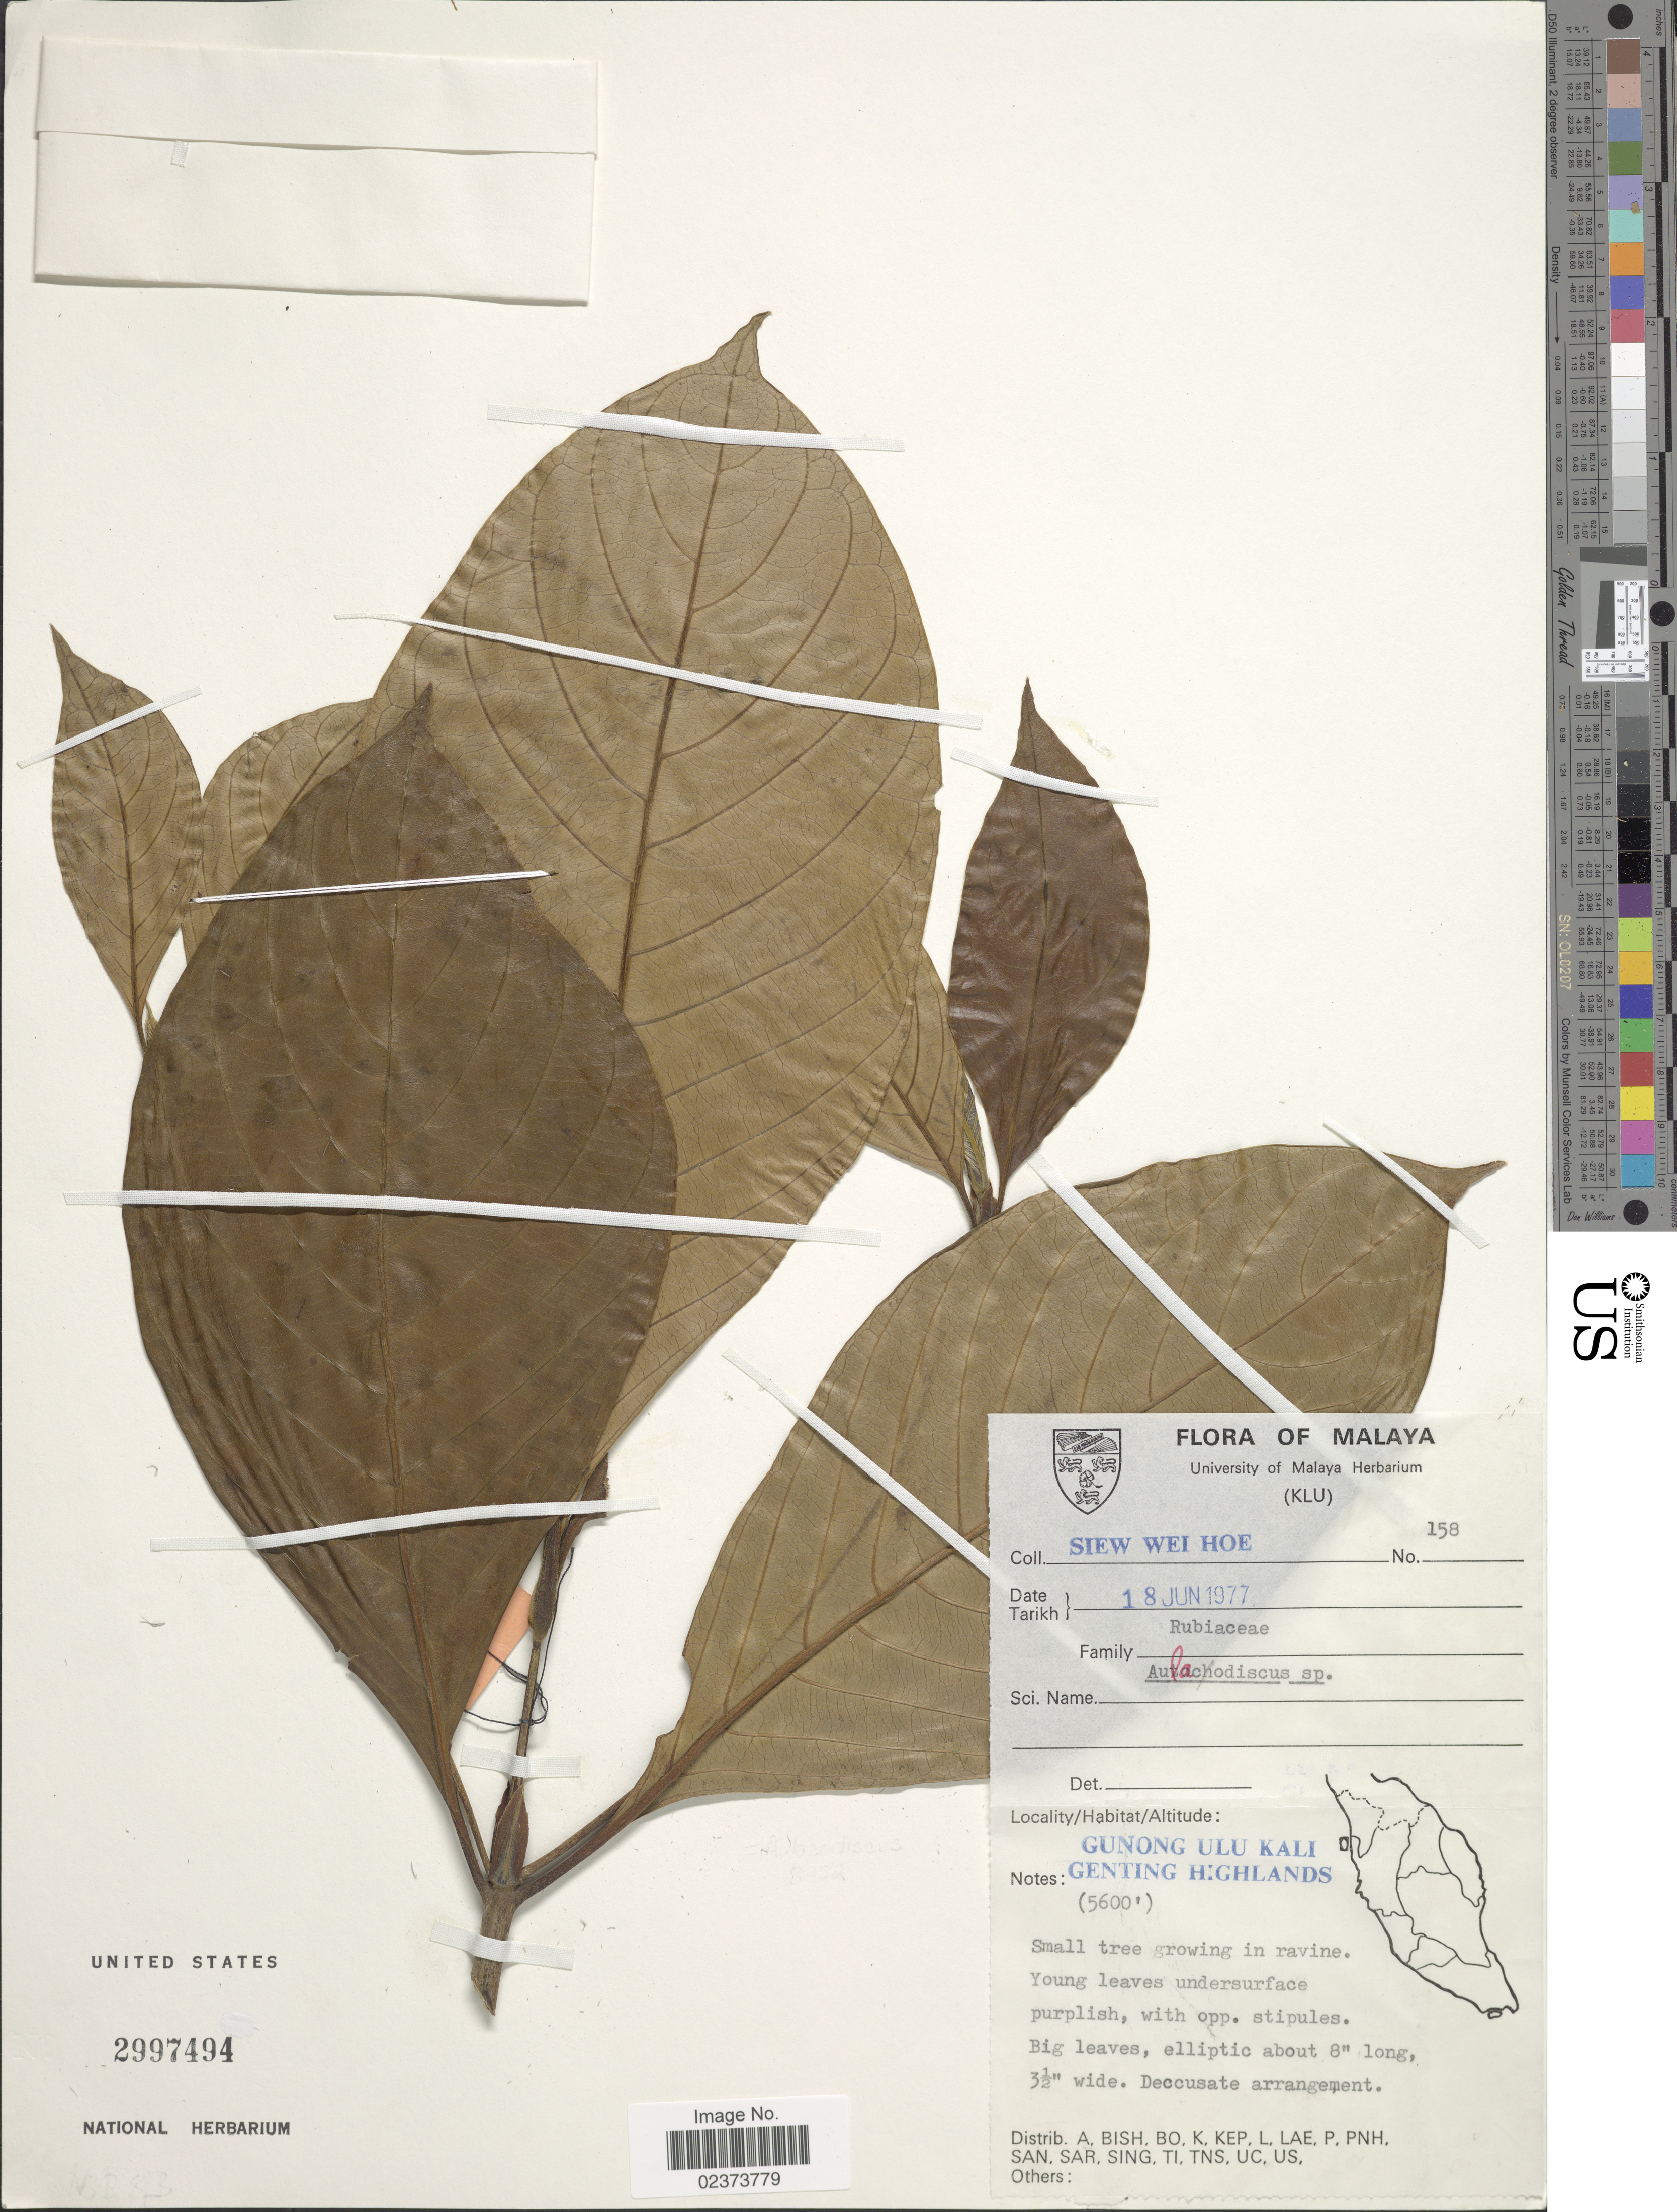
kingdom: Plantae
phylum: Tracheophyta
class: Magnoliopsida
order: Gentianales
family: Rubiaceae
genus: Pleiocarpidia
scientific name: Pleiocarpidia sp.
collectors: S. Hoe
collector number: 158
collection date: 1977-06-18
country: Malaysia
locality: Malaya, GUnong Ulu Kali, Genting Highalnds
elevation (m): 1707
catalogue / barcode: US 2997494